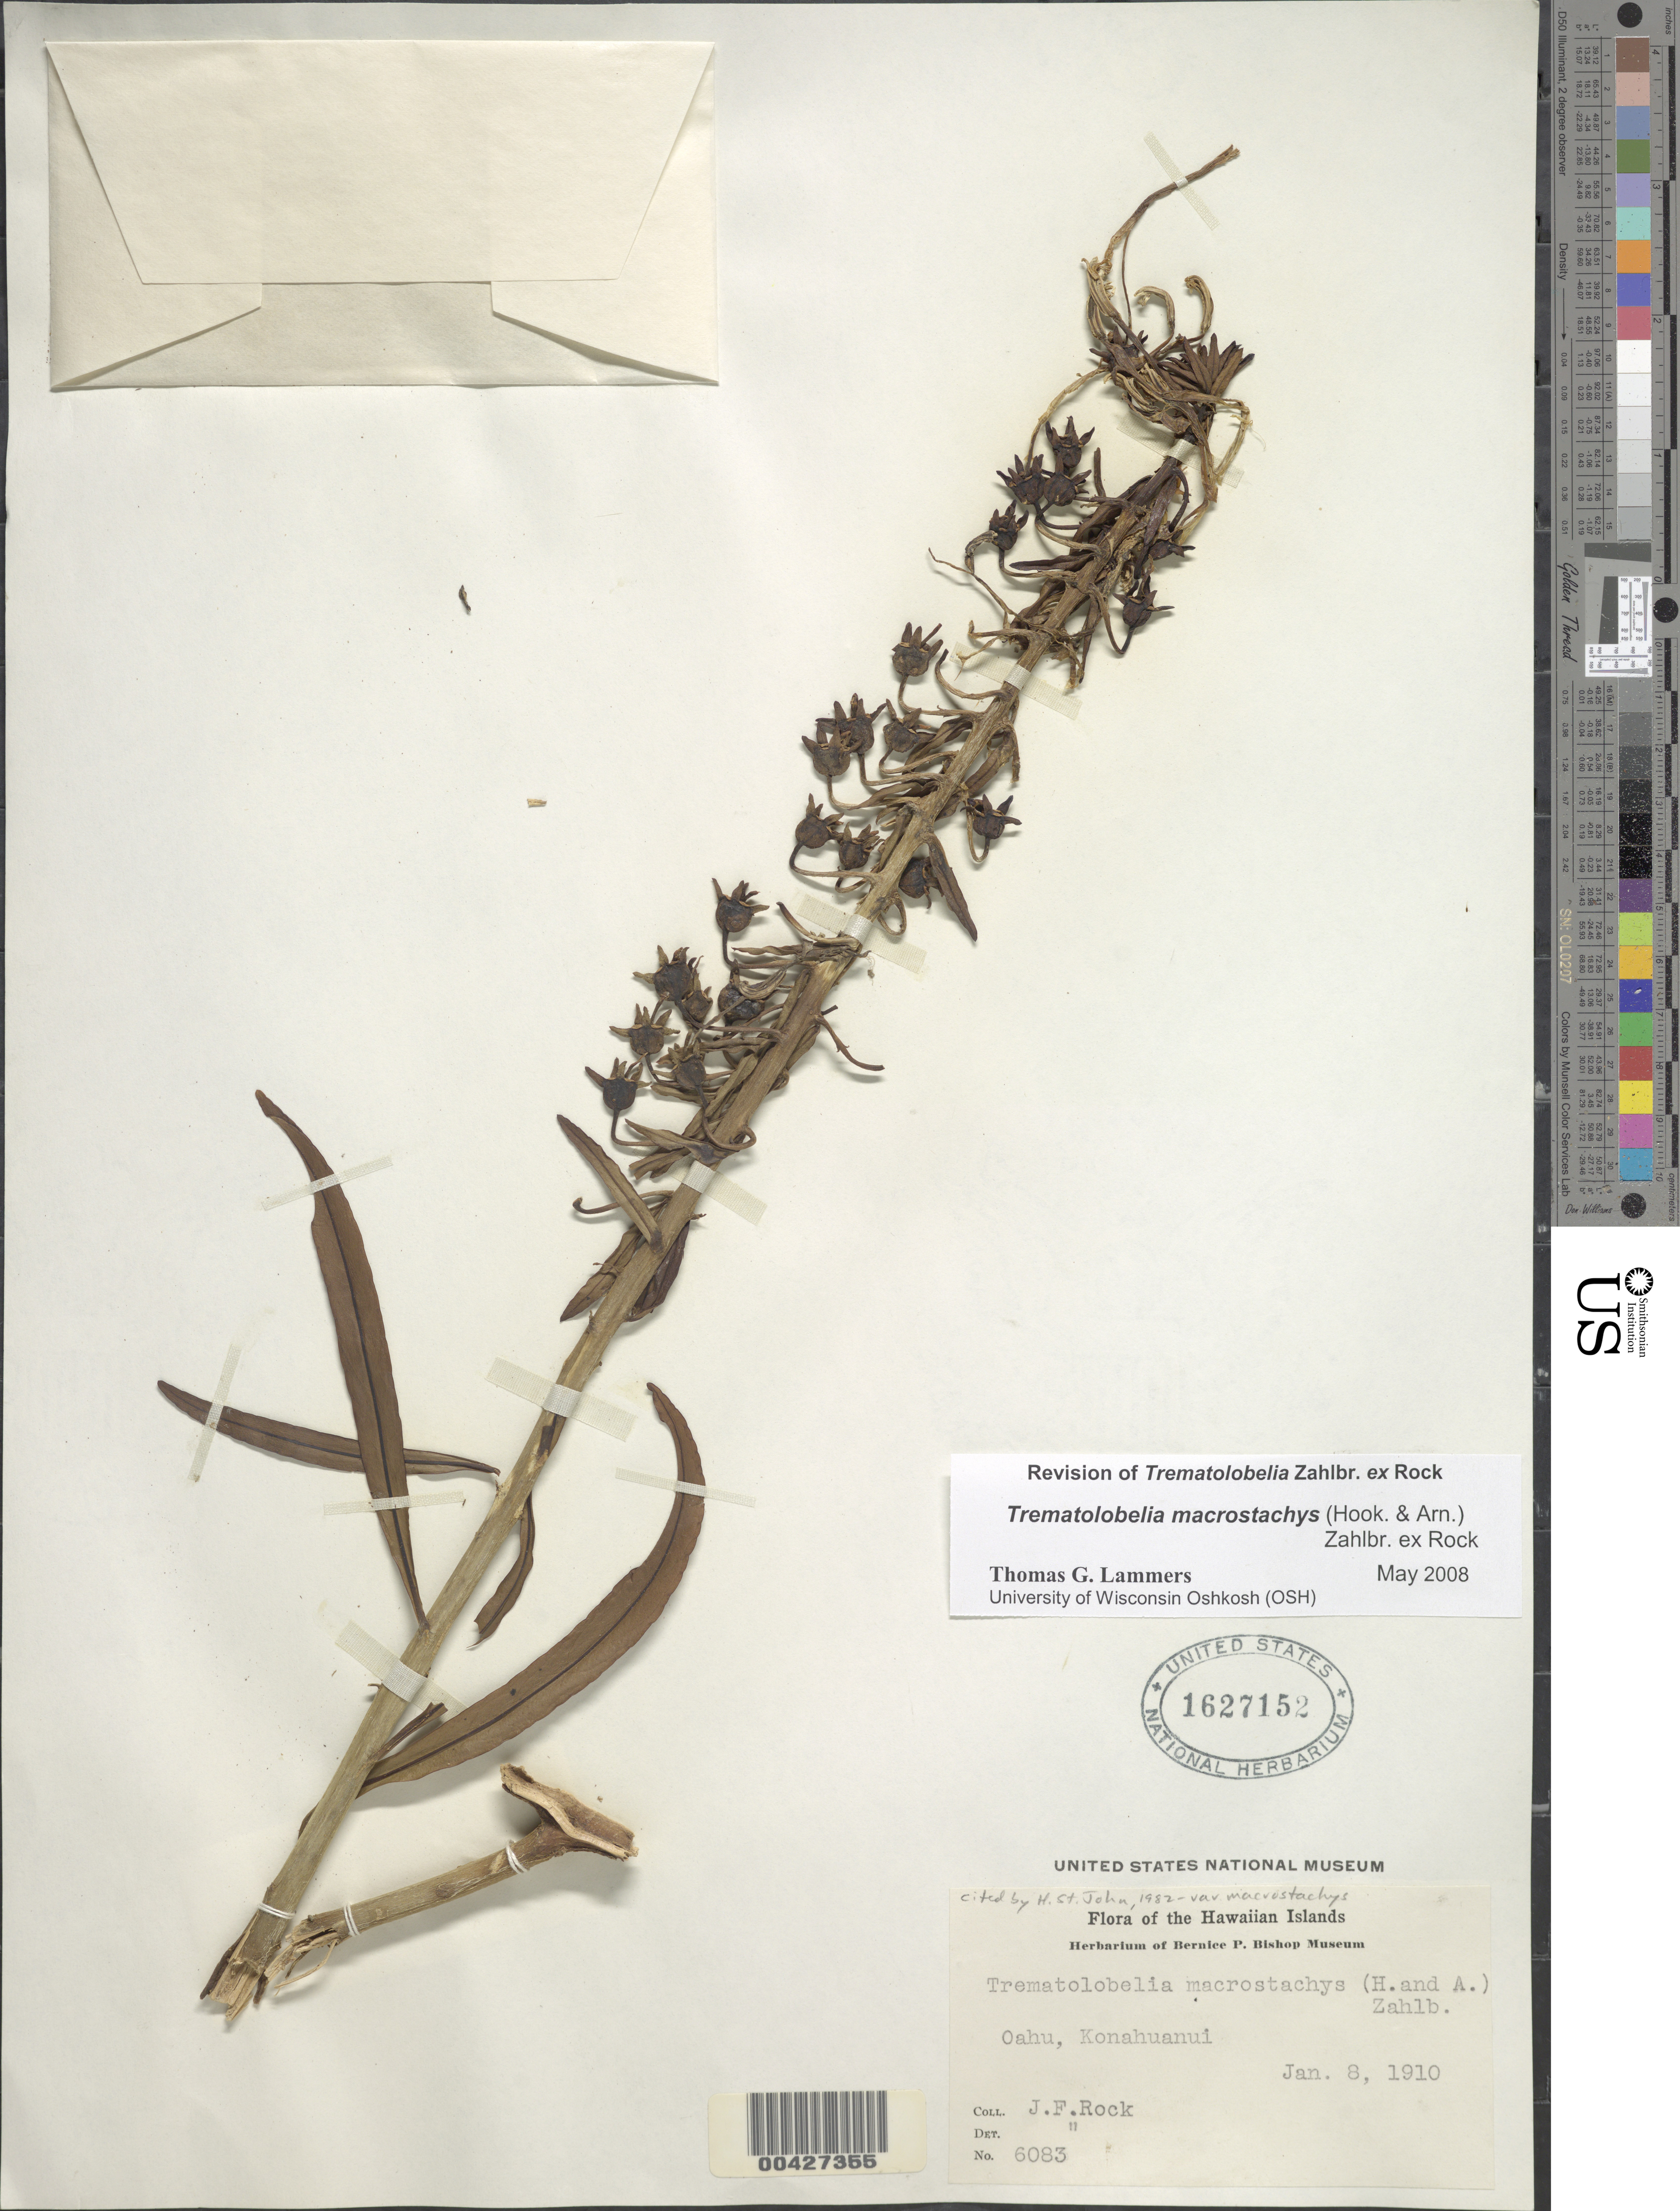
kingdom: Plantae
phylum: Tracheophyta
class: Magnoliopsida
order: Asterales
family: Campanulaceae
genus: Trematolobelia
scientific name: Trematolobelia macrostachys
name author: (Hook. & Arn.) Zahlbr. ex Rock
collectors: J. F. Rock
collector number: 6083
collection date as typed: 8 Jan 1910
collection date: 1910-01-08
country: United States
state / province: Hawaii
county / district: Honolulu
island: Oahu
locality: Konahuanui.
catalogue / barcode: US 1627152